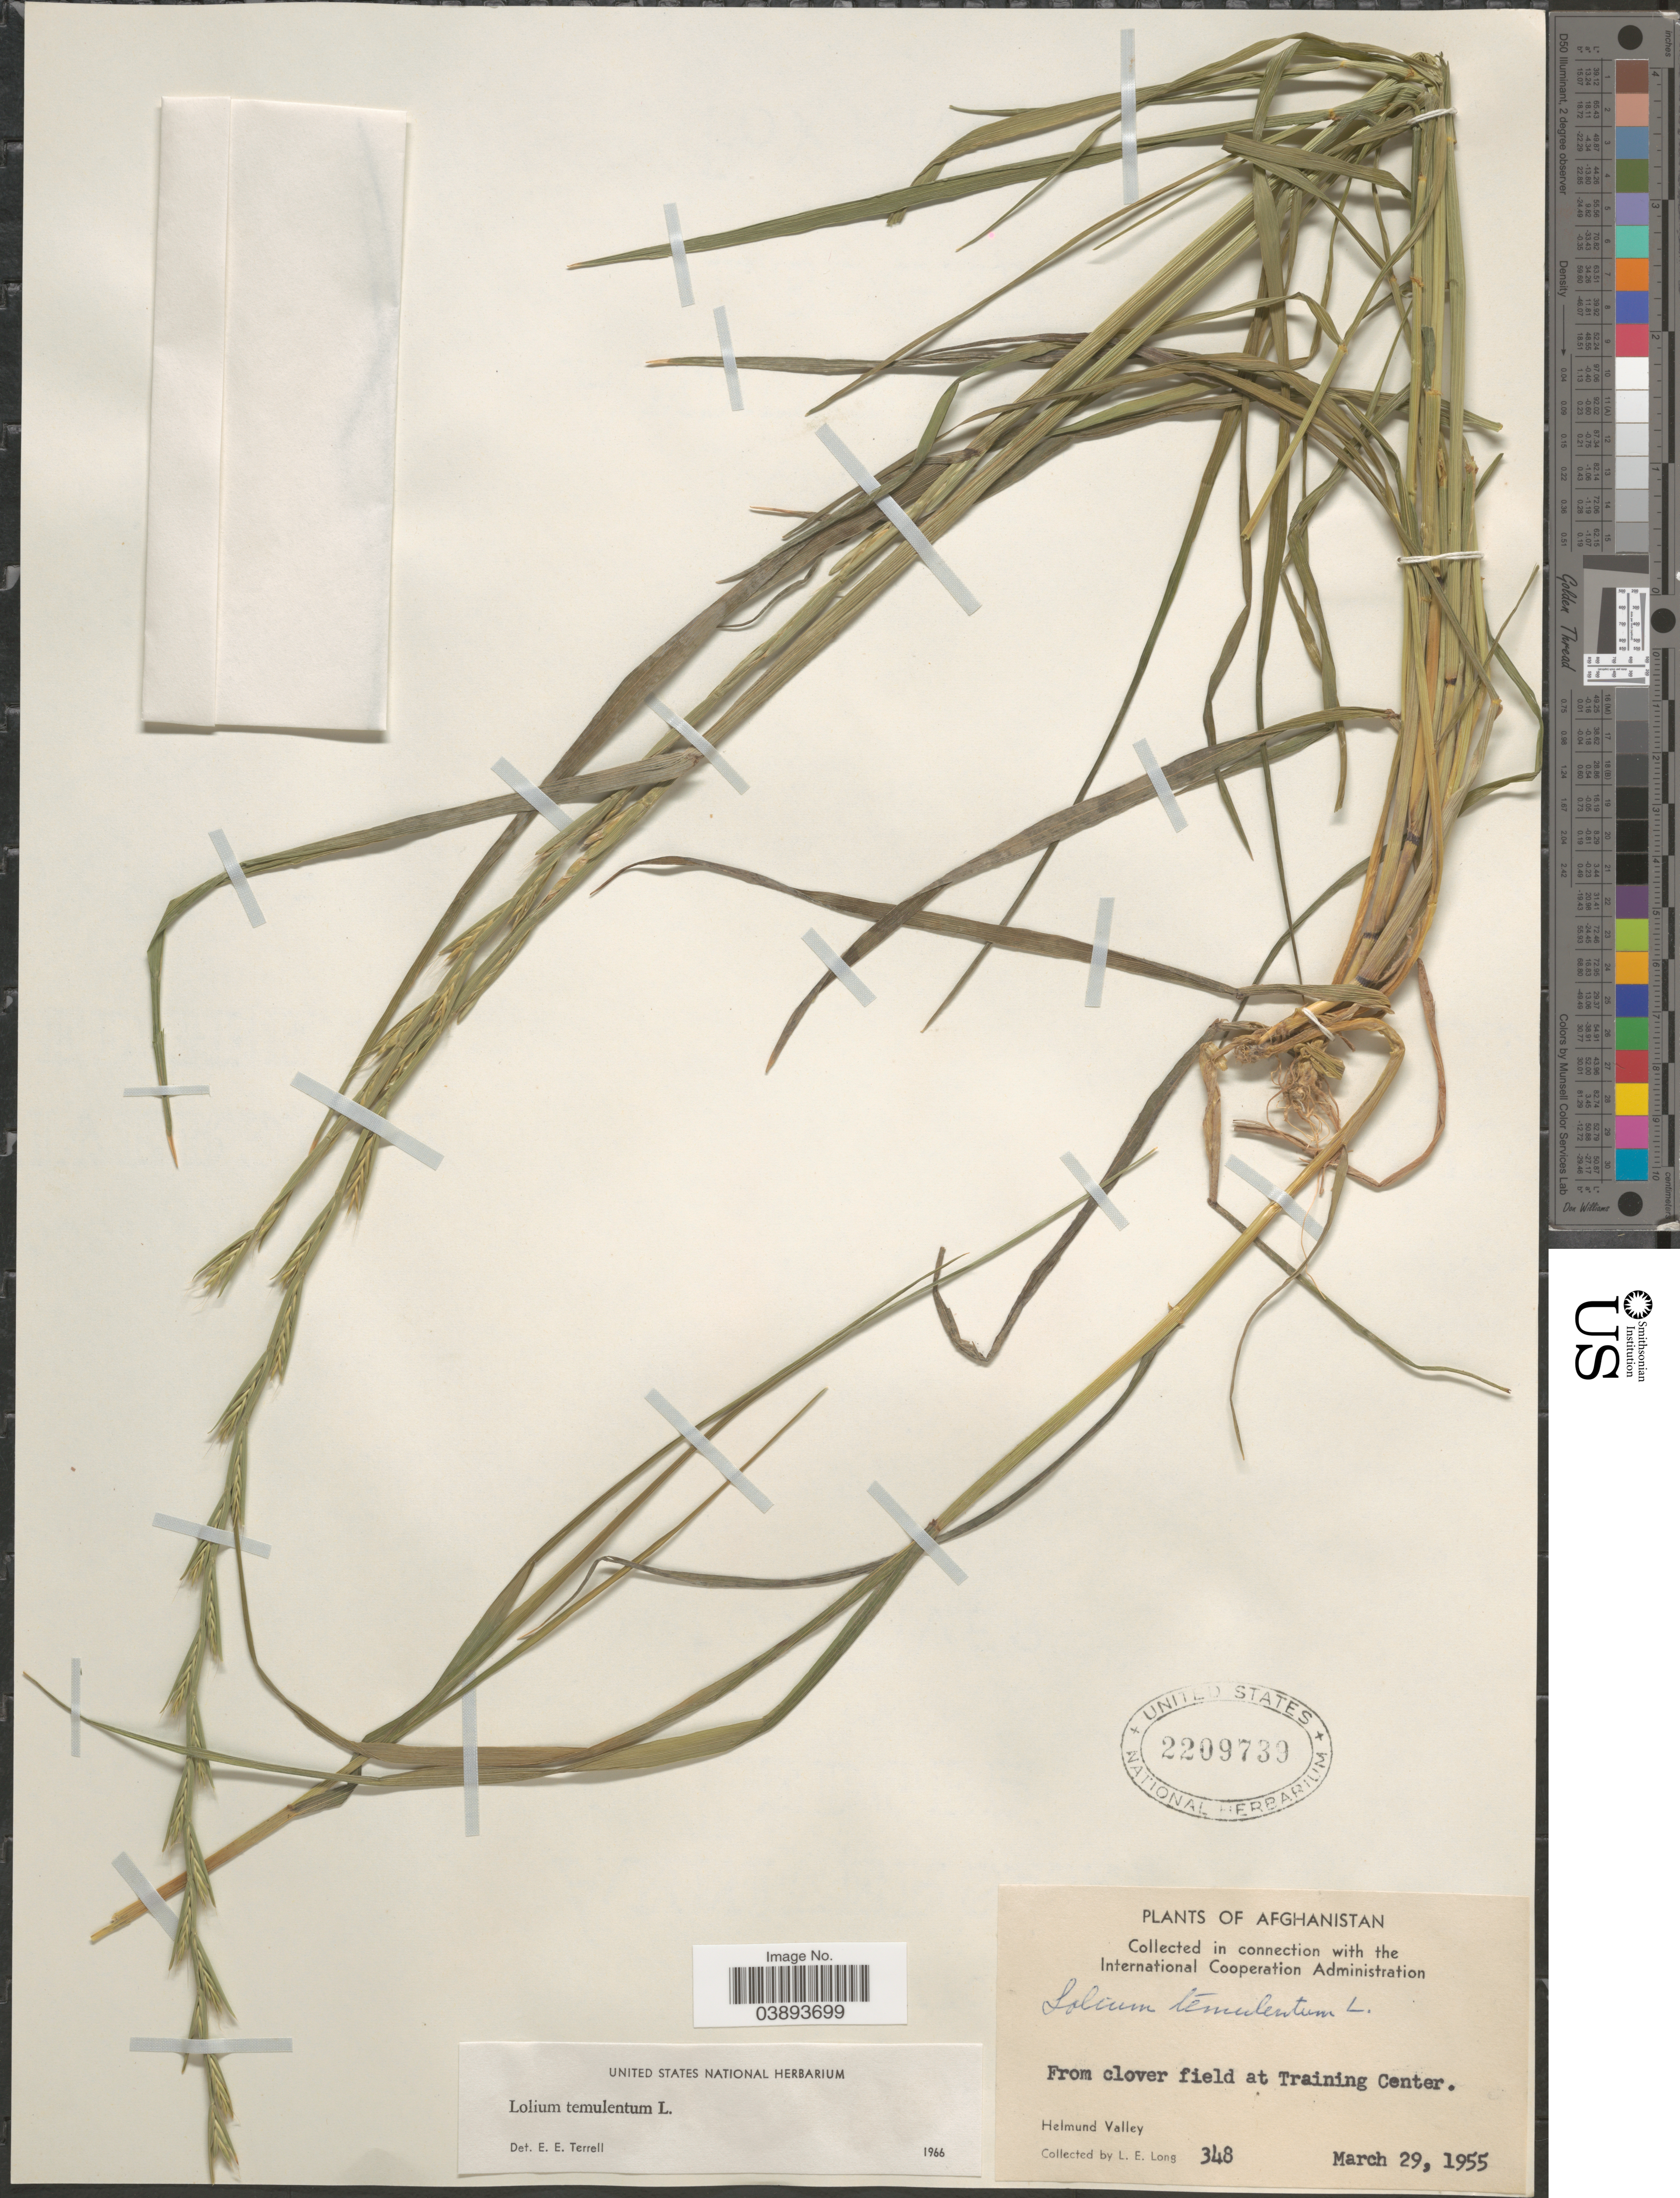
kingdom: Plantae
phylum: Tracheophyta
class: Liliopsida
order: Poales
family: Poaceae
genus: Lolium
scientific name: Lolium temulentum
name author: L.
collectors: L. E. Long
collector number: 348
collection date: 1955-03-29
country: Afghanistan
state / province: Helmand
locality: From clover field at Training Center. Helmund Valley.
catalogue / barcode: US 2209739